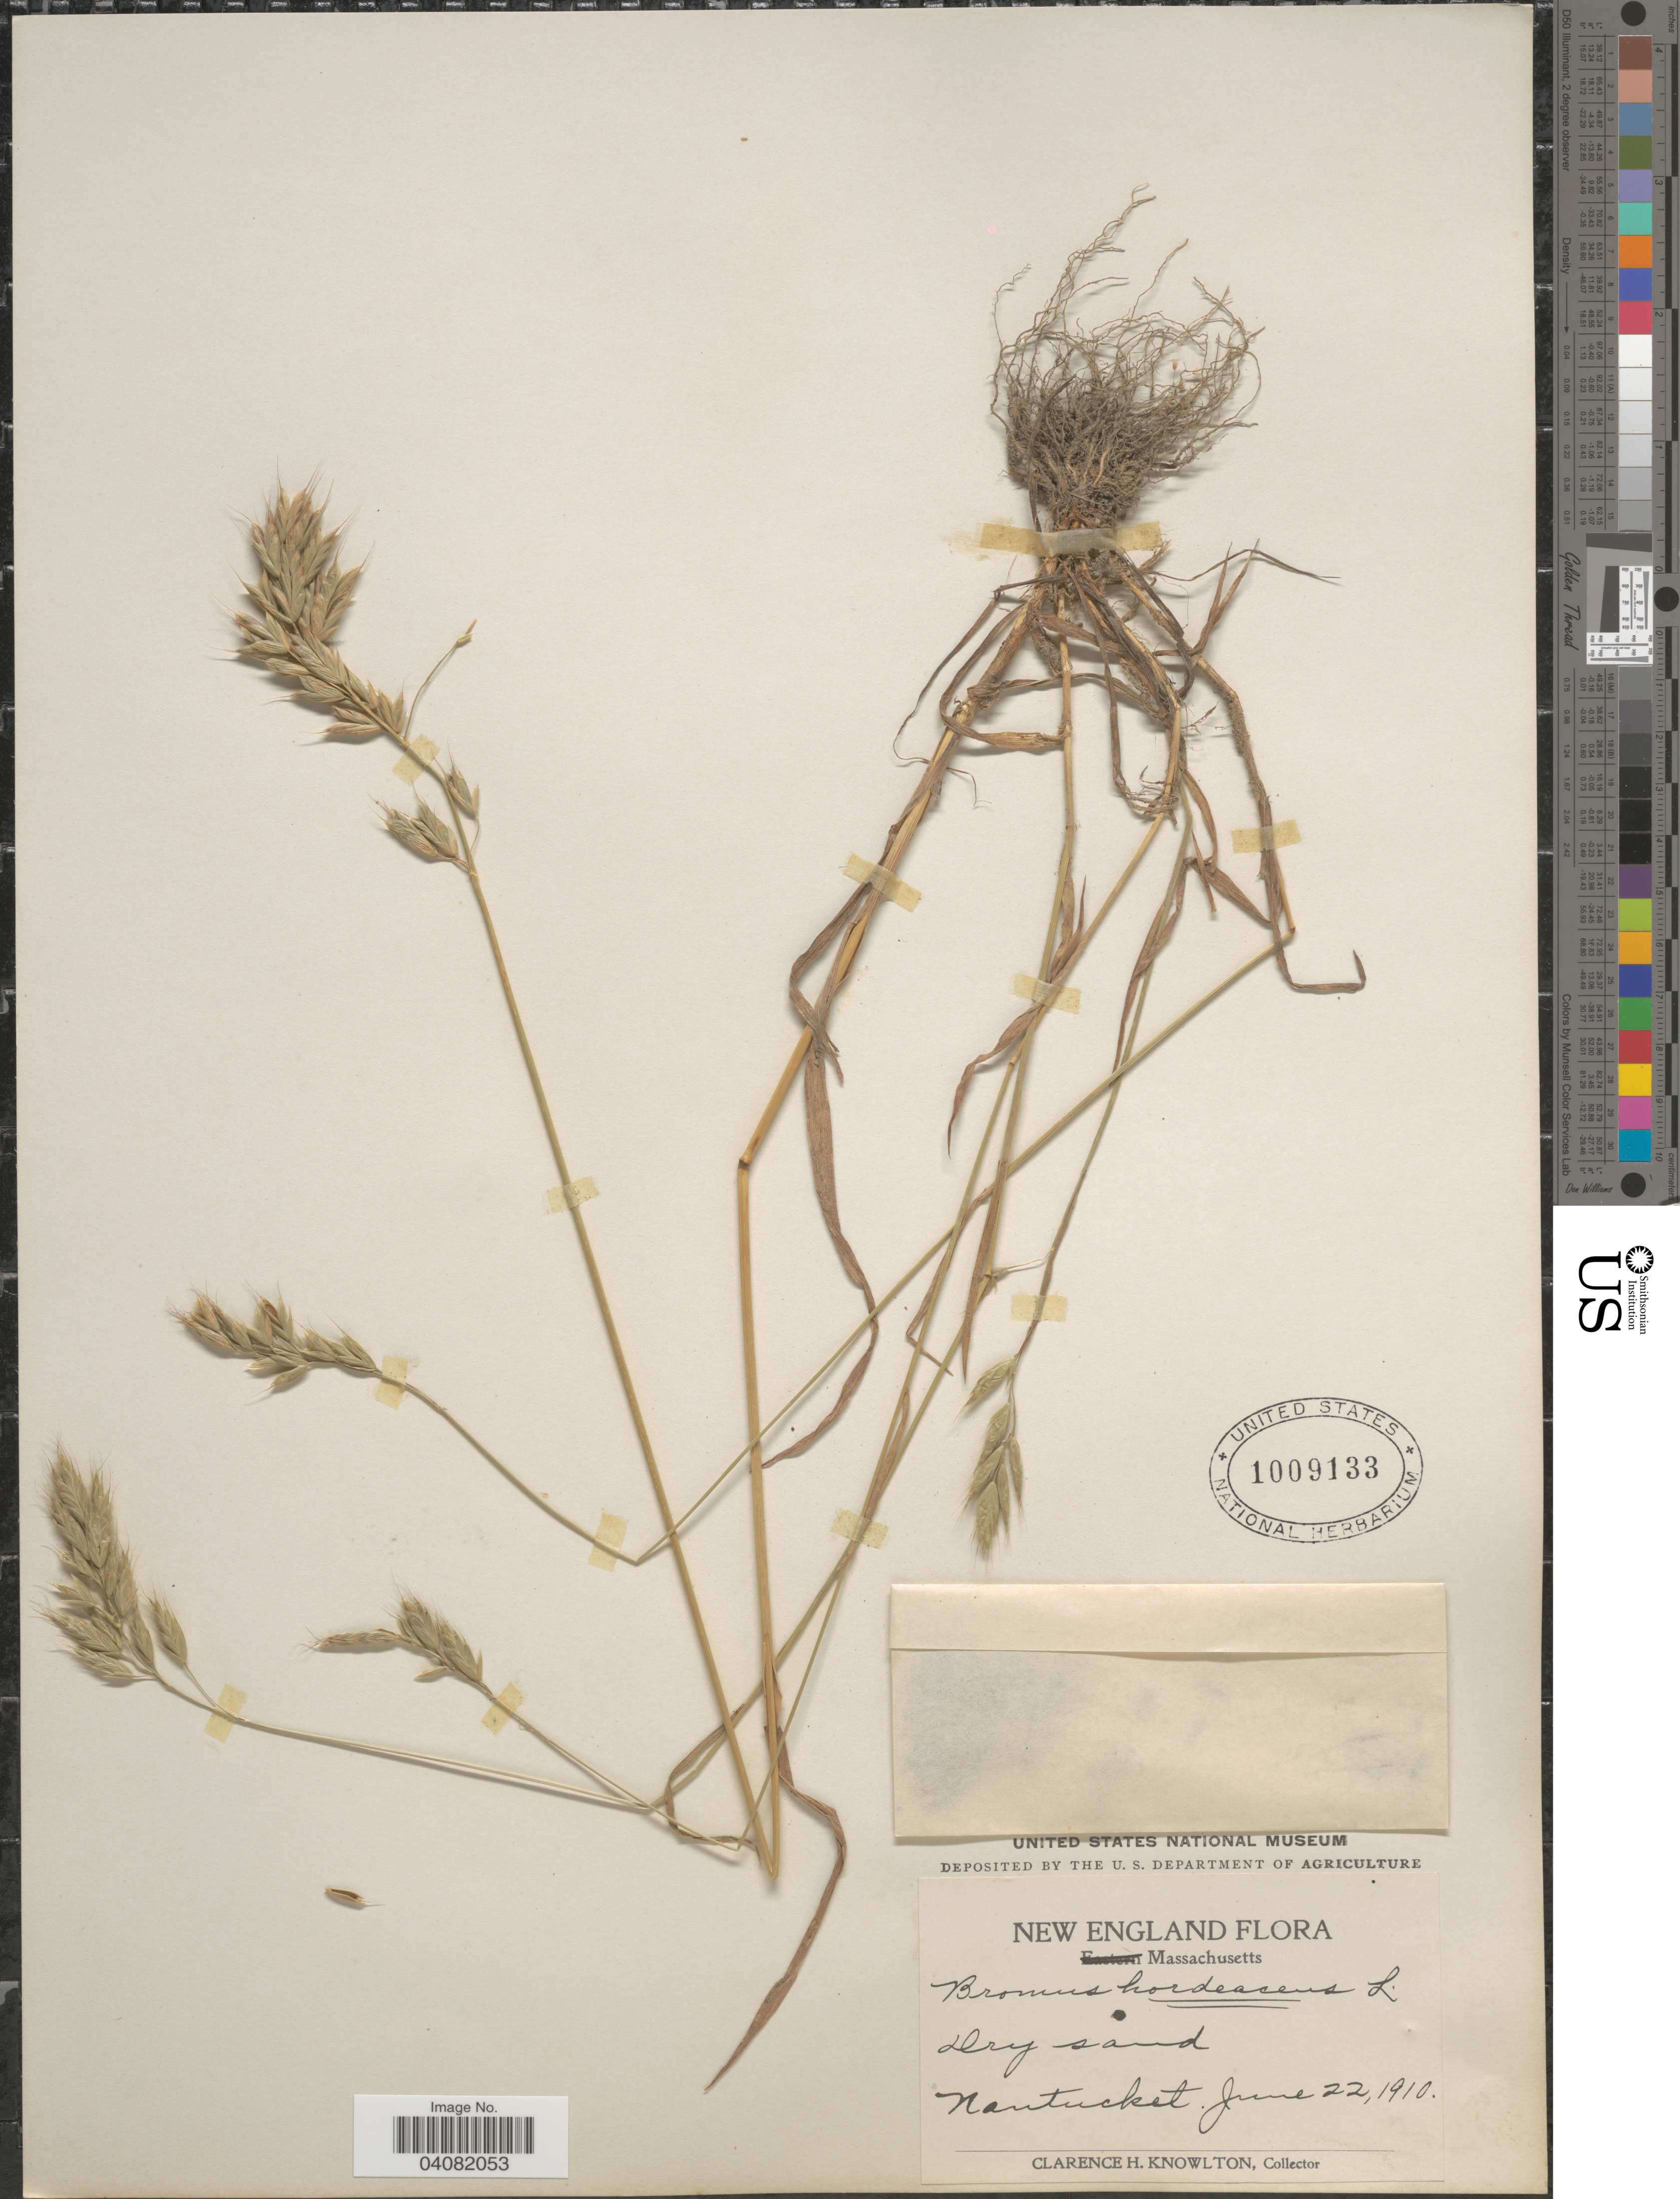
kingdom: Plantae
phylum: Tracheophyta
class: Liliopsida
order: Poales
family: Poaceae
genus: Bromus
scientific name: Bromus hordeaceus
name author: L.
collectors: C. H. Knowlton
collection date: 1910-06-22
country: United States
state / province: Massachusetts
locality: New England. Dry sand. Nantucket.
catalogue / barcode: US 1009133